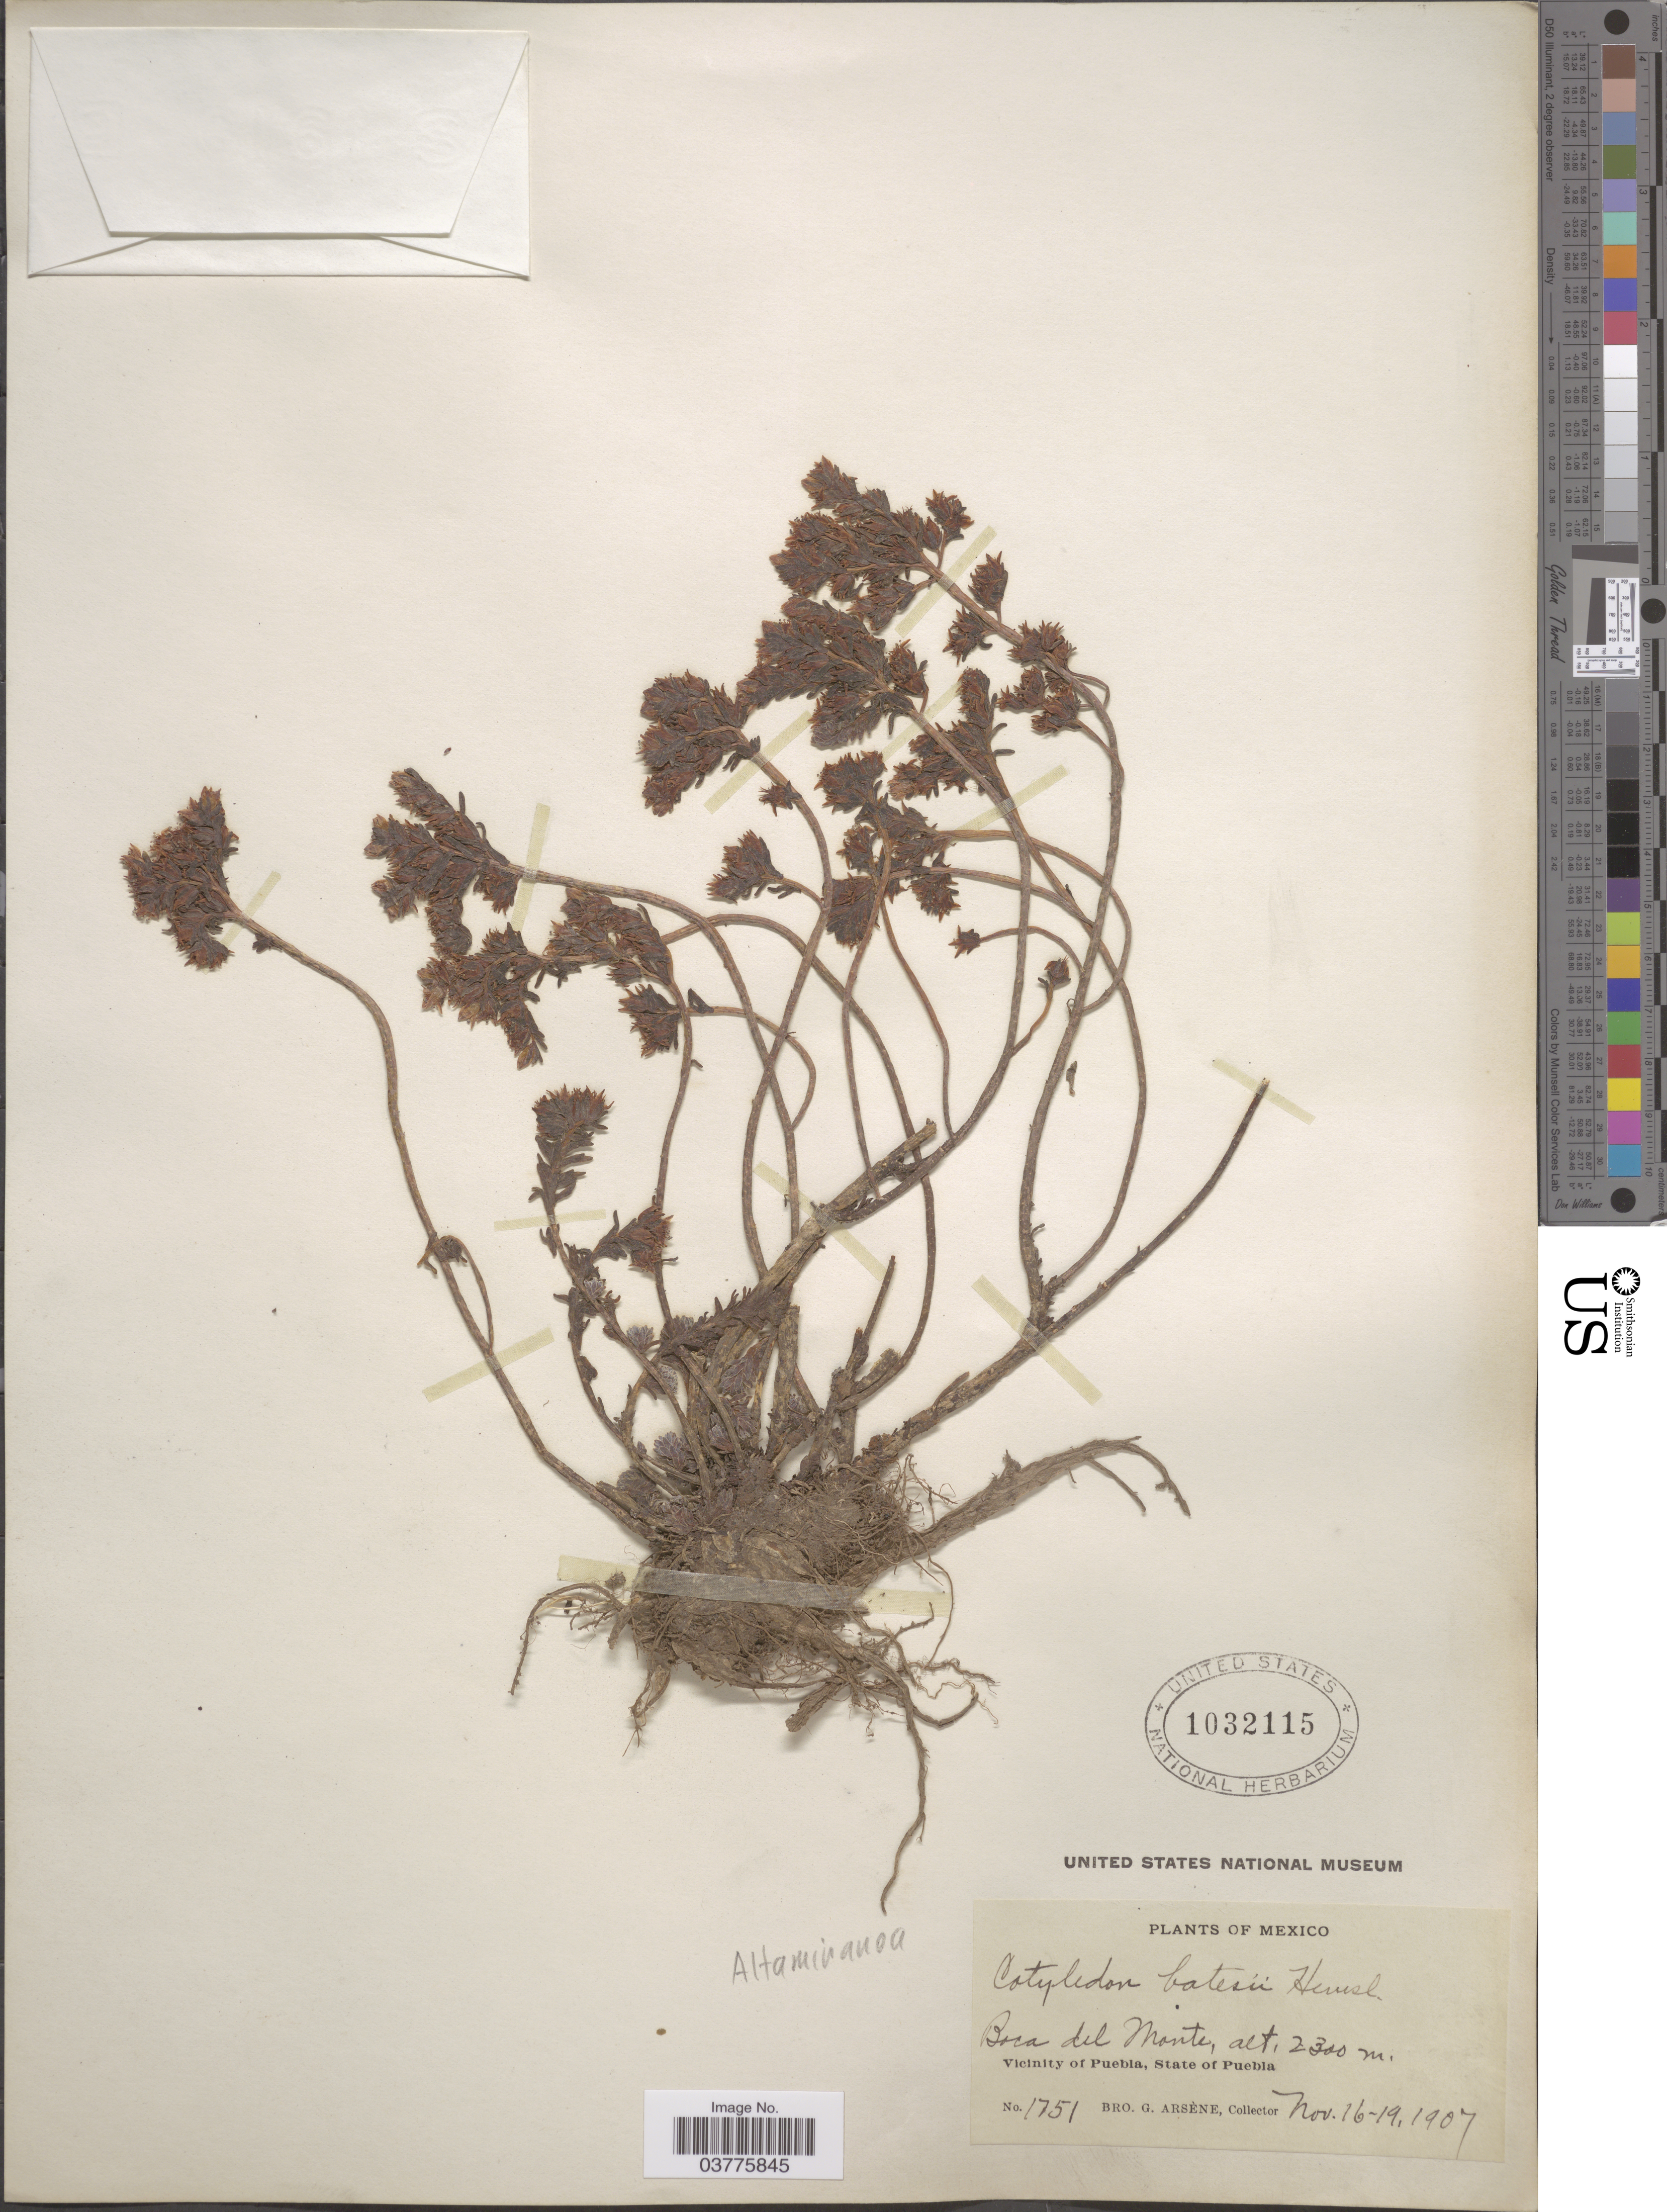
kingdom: Plantae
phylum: Tracheophyta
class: Magnoliopsida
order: Saxifragales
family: Crassulaceae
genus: Sedum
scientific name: Sedum goldmanii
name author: (Rose) Moran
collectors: Bro. G. Arsène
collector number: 1751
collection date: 1907-11-16/1907-11-19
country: Mexico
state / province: Puebla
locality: Boca del Monte. Vicinity of Puebla.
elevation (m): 2300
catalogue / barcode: US 1032115